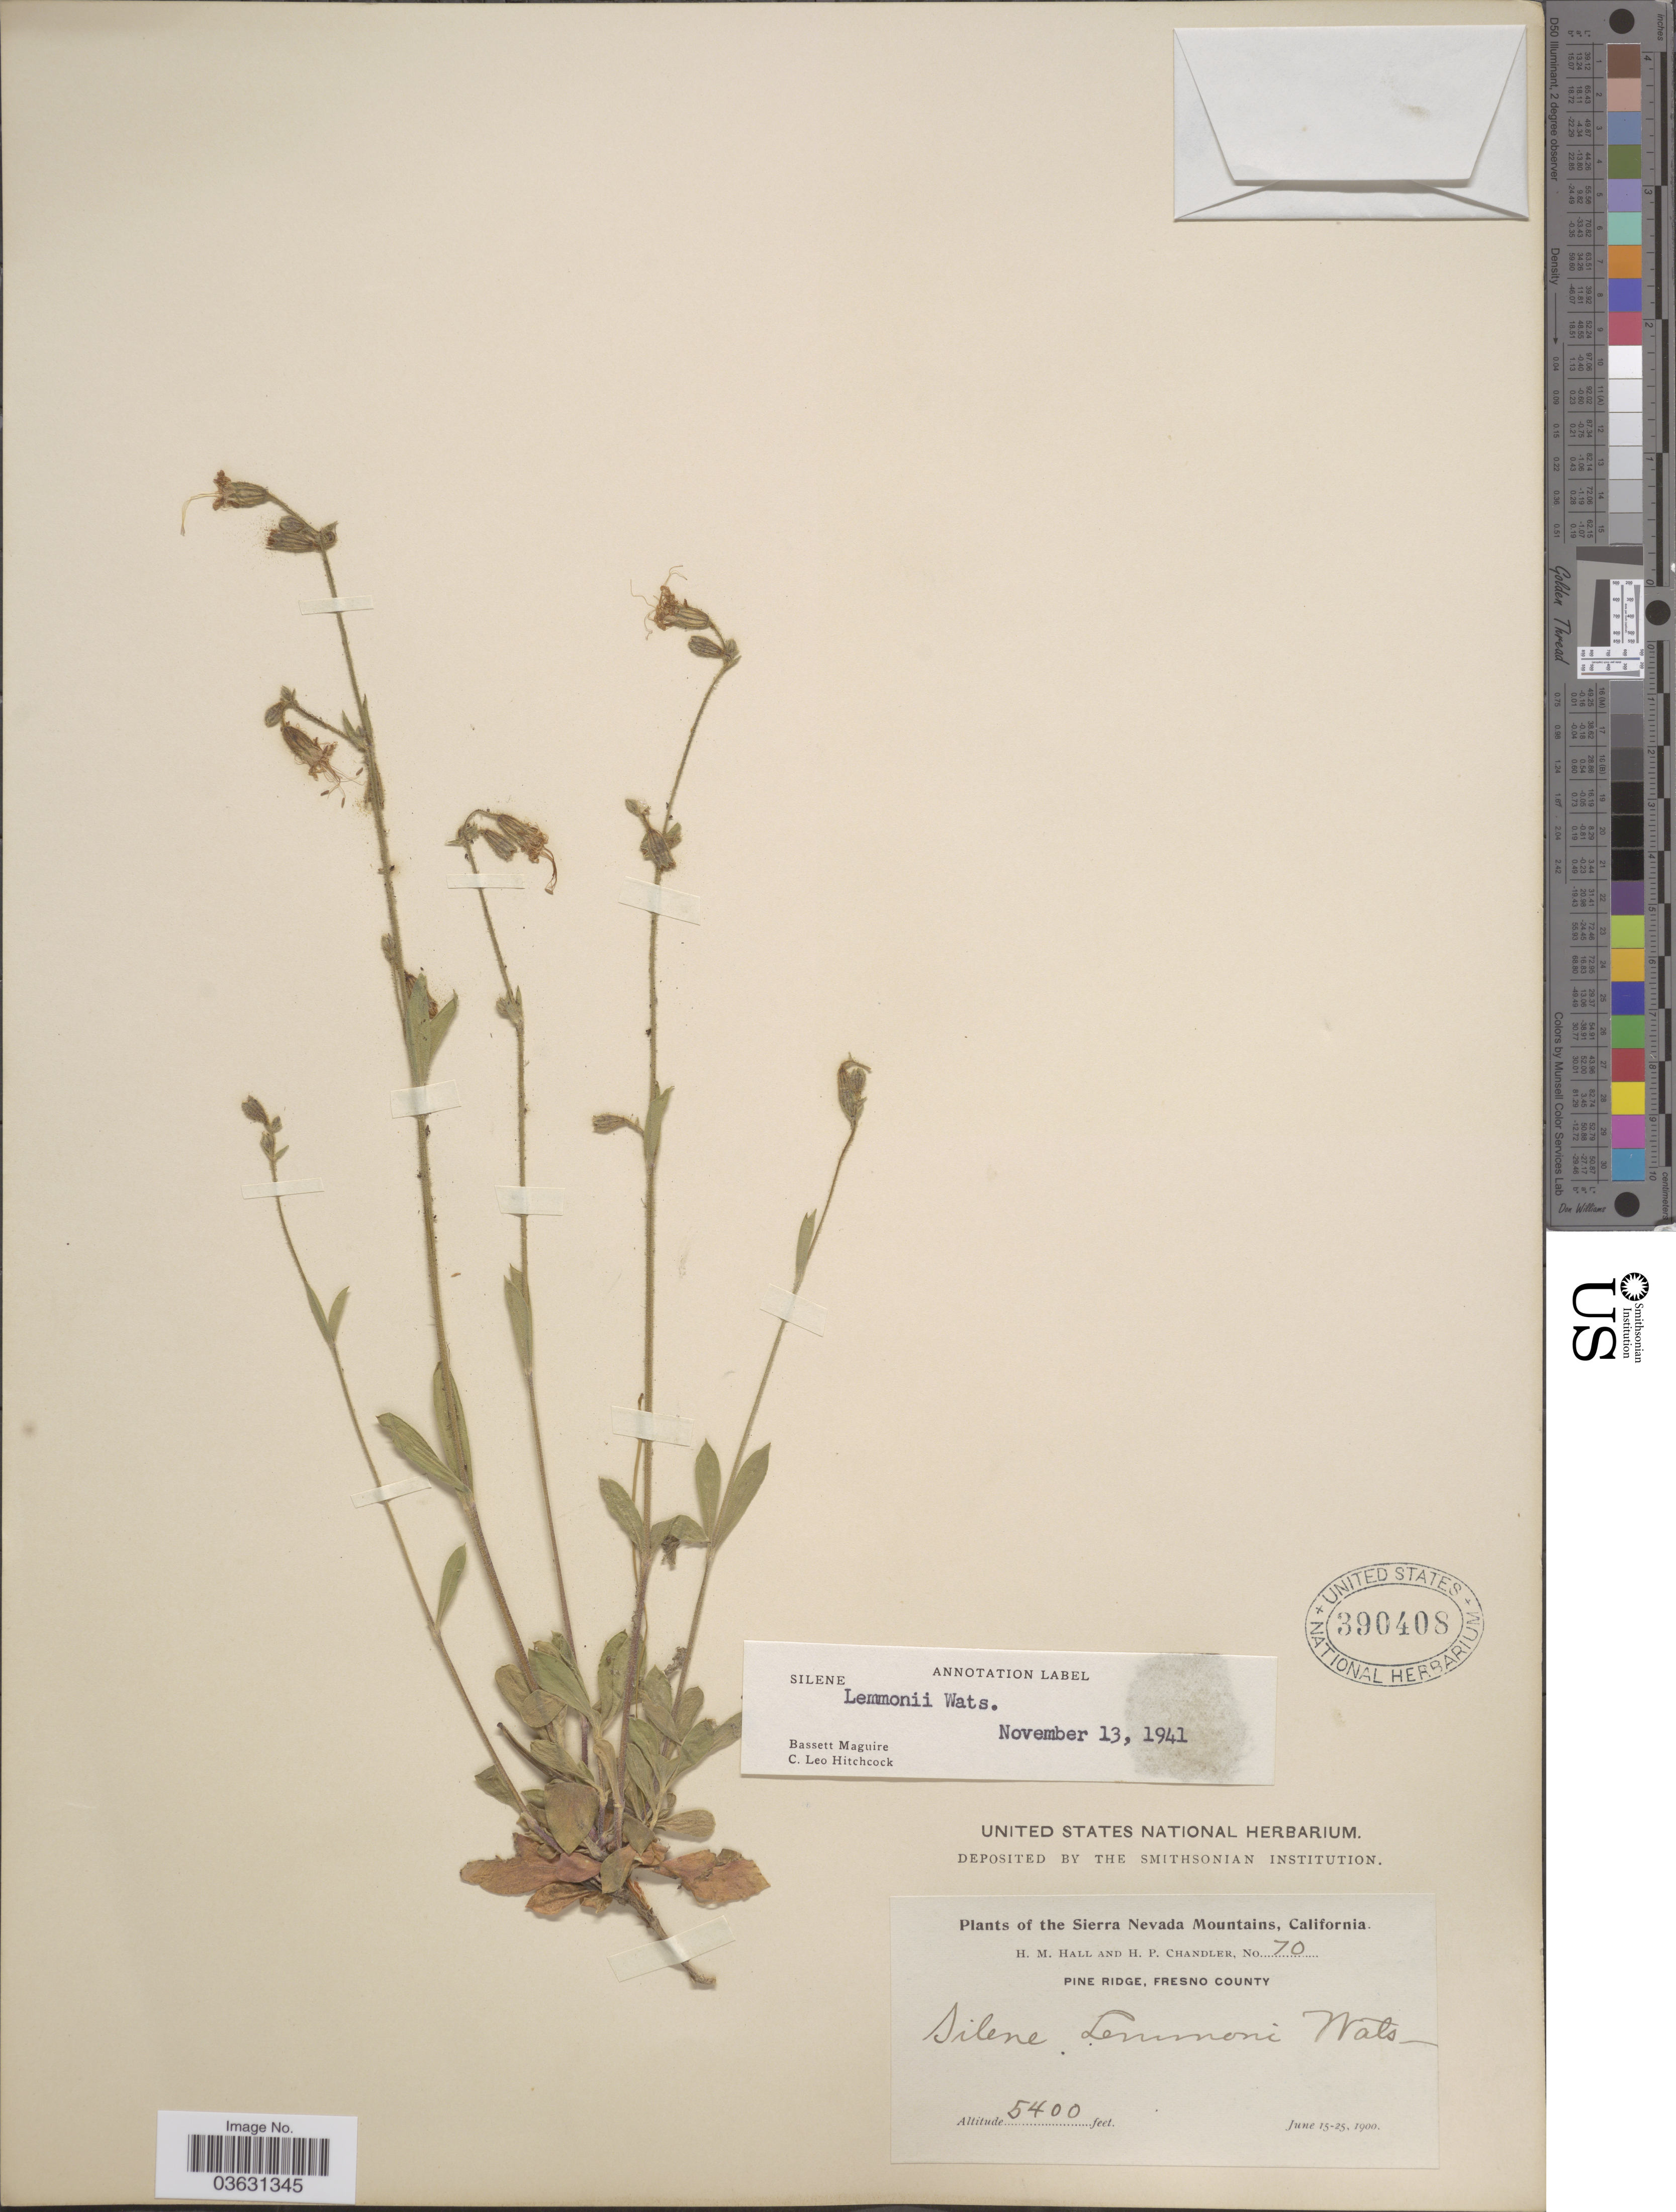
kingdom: Plantae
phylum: Tracheophyta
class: Magnoliopsida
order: Caryophyllales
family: Caryophyllaceae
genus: Silene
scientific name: Silene lemmonii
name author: S. Watson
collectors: H. M. Hall & H. Chandler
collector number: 70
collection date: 1900-06-15/1900-06-25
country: United States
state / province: California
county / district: Fresno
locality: The Sierra Nevada Mountains. Pine Ridge, Fresno County.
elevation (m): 1646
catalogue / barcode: US 390408